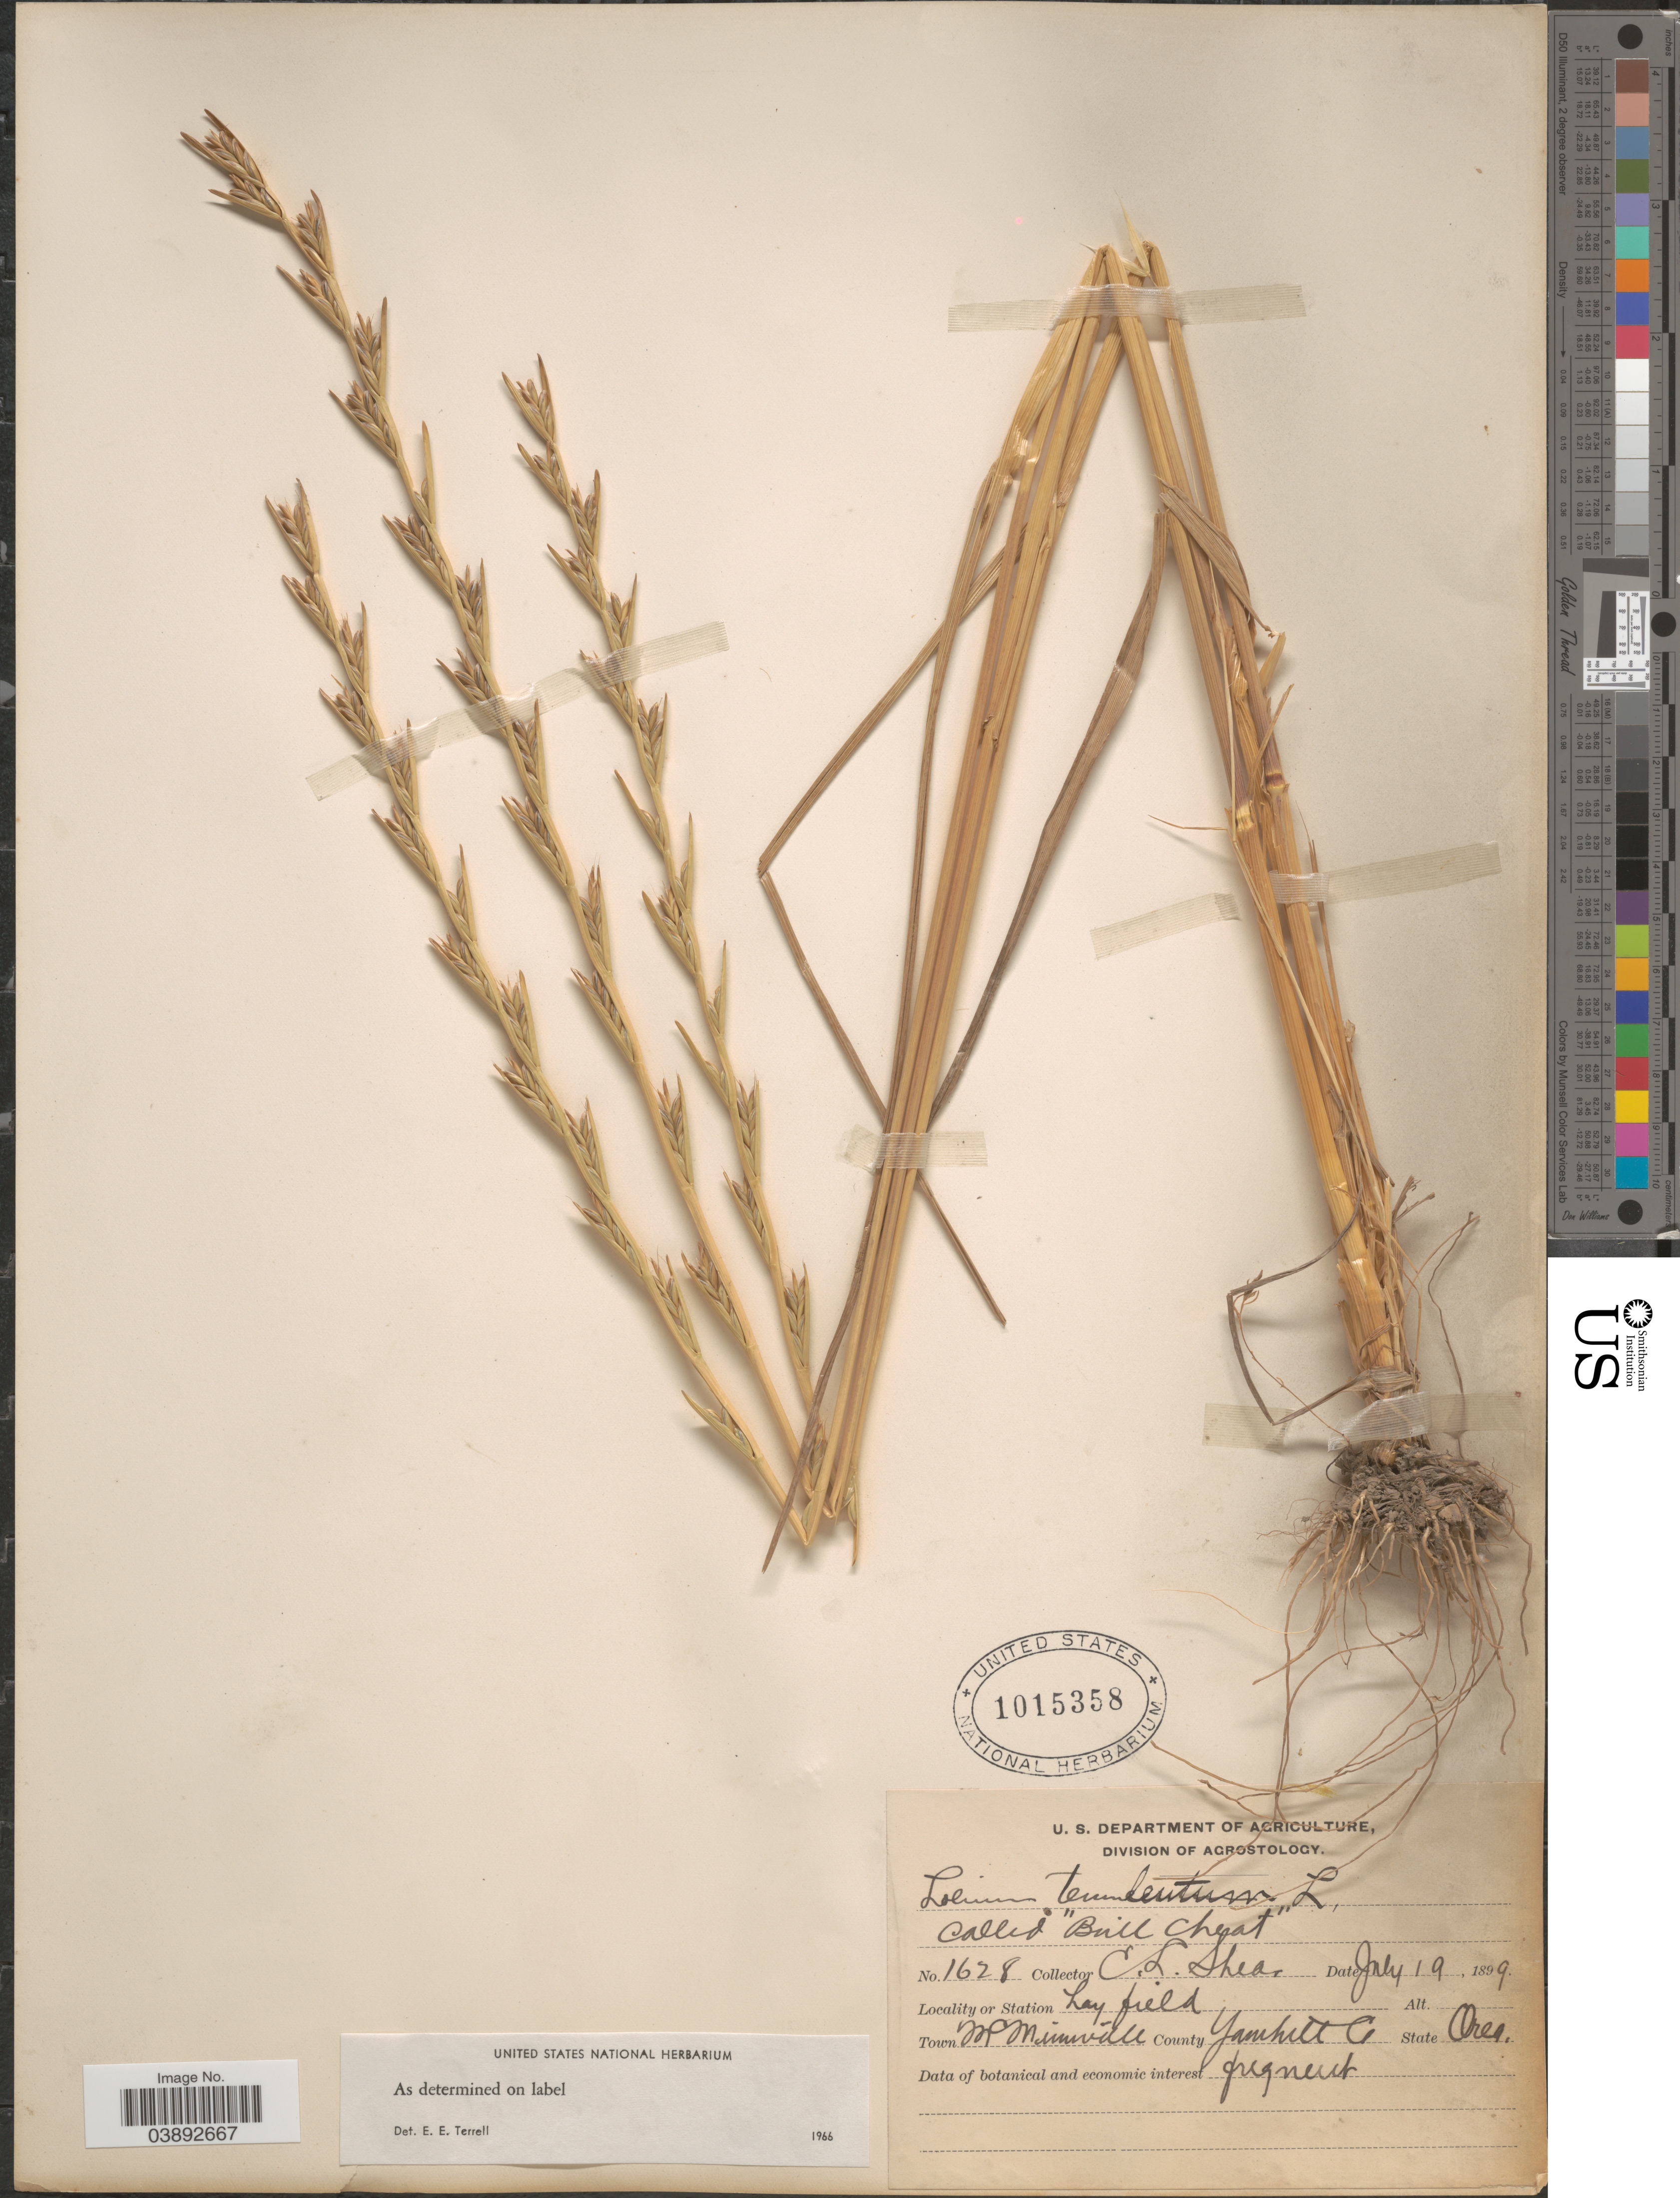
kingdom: Plantae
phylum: Tracheophyta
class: Liliopsida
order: Poales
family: Poaceae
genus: Lolium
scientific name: Lolium temulentum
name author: L.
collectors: C. L. Shear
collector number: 1628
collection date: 1899-07-19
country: United States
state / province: Oregon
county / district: Yamhill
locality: Town McMinnville. County Yamhill Co.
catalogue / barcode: US 1015358